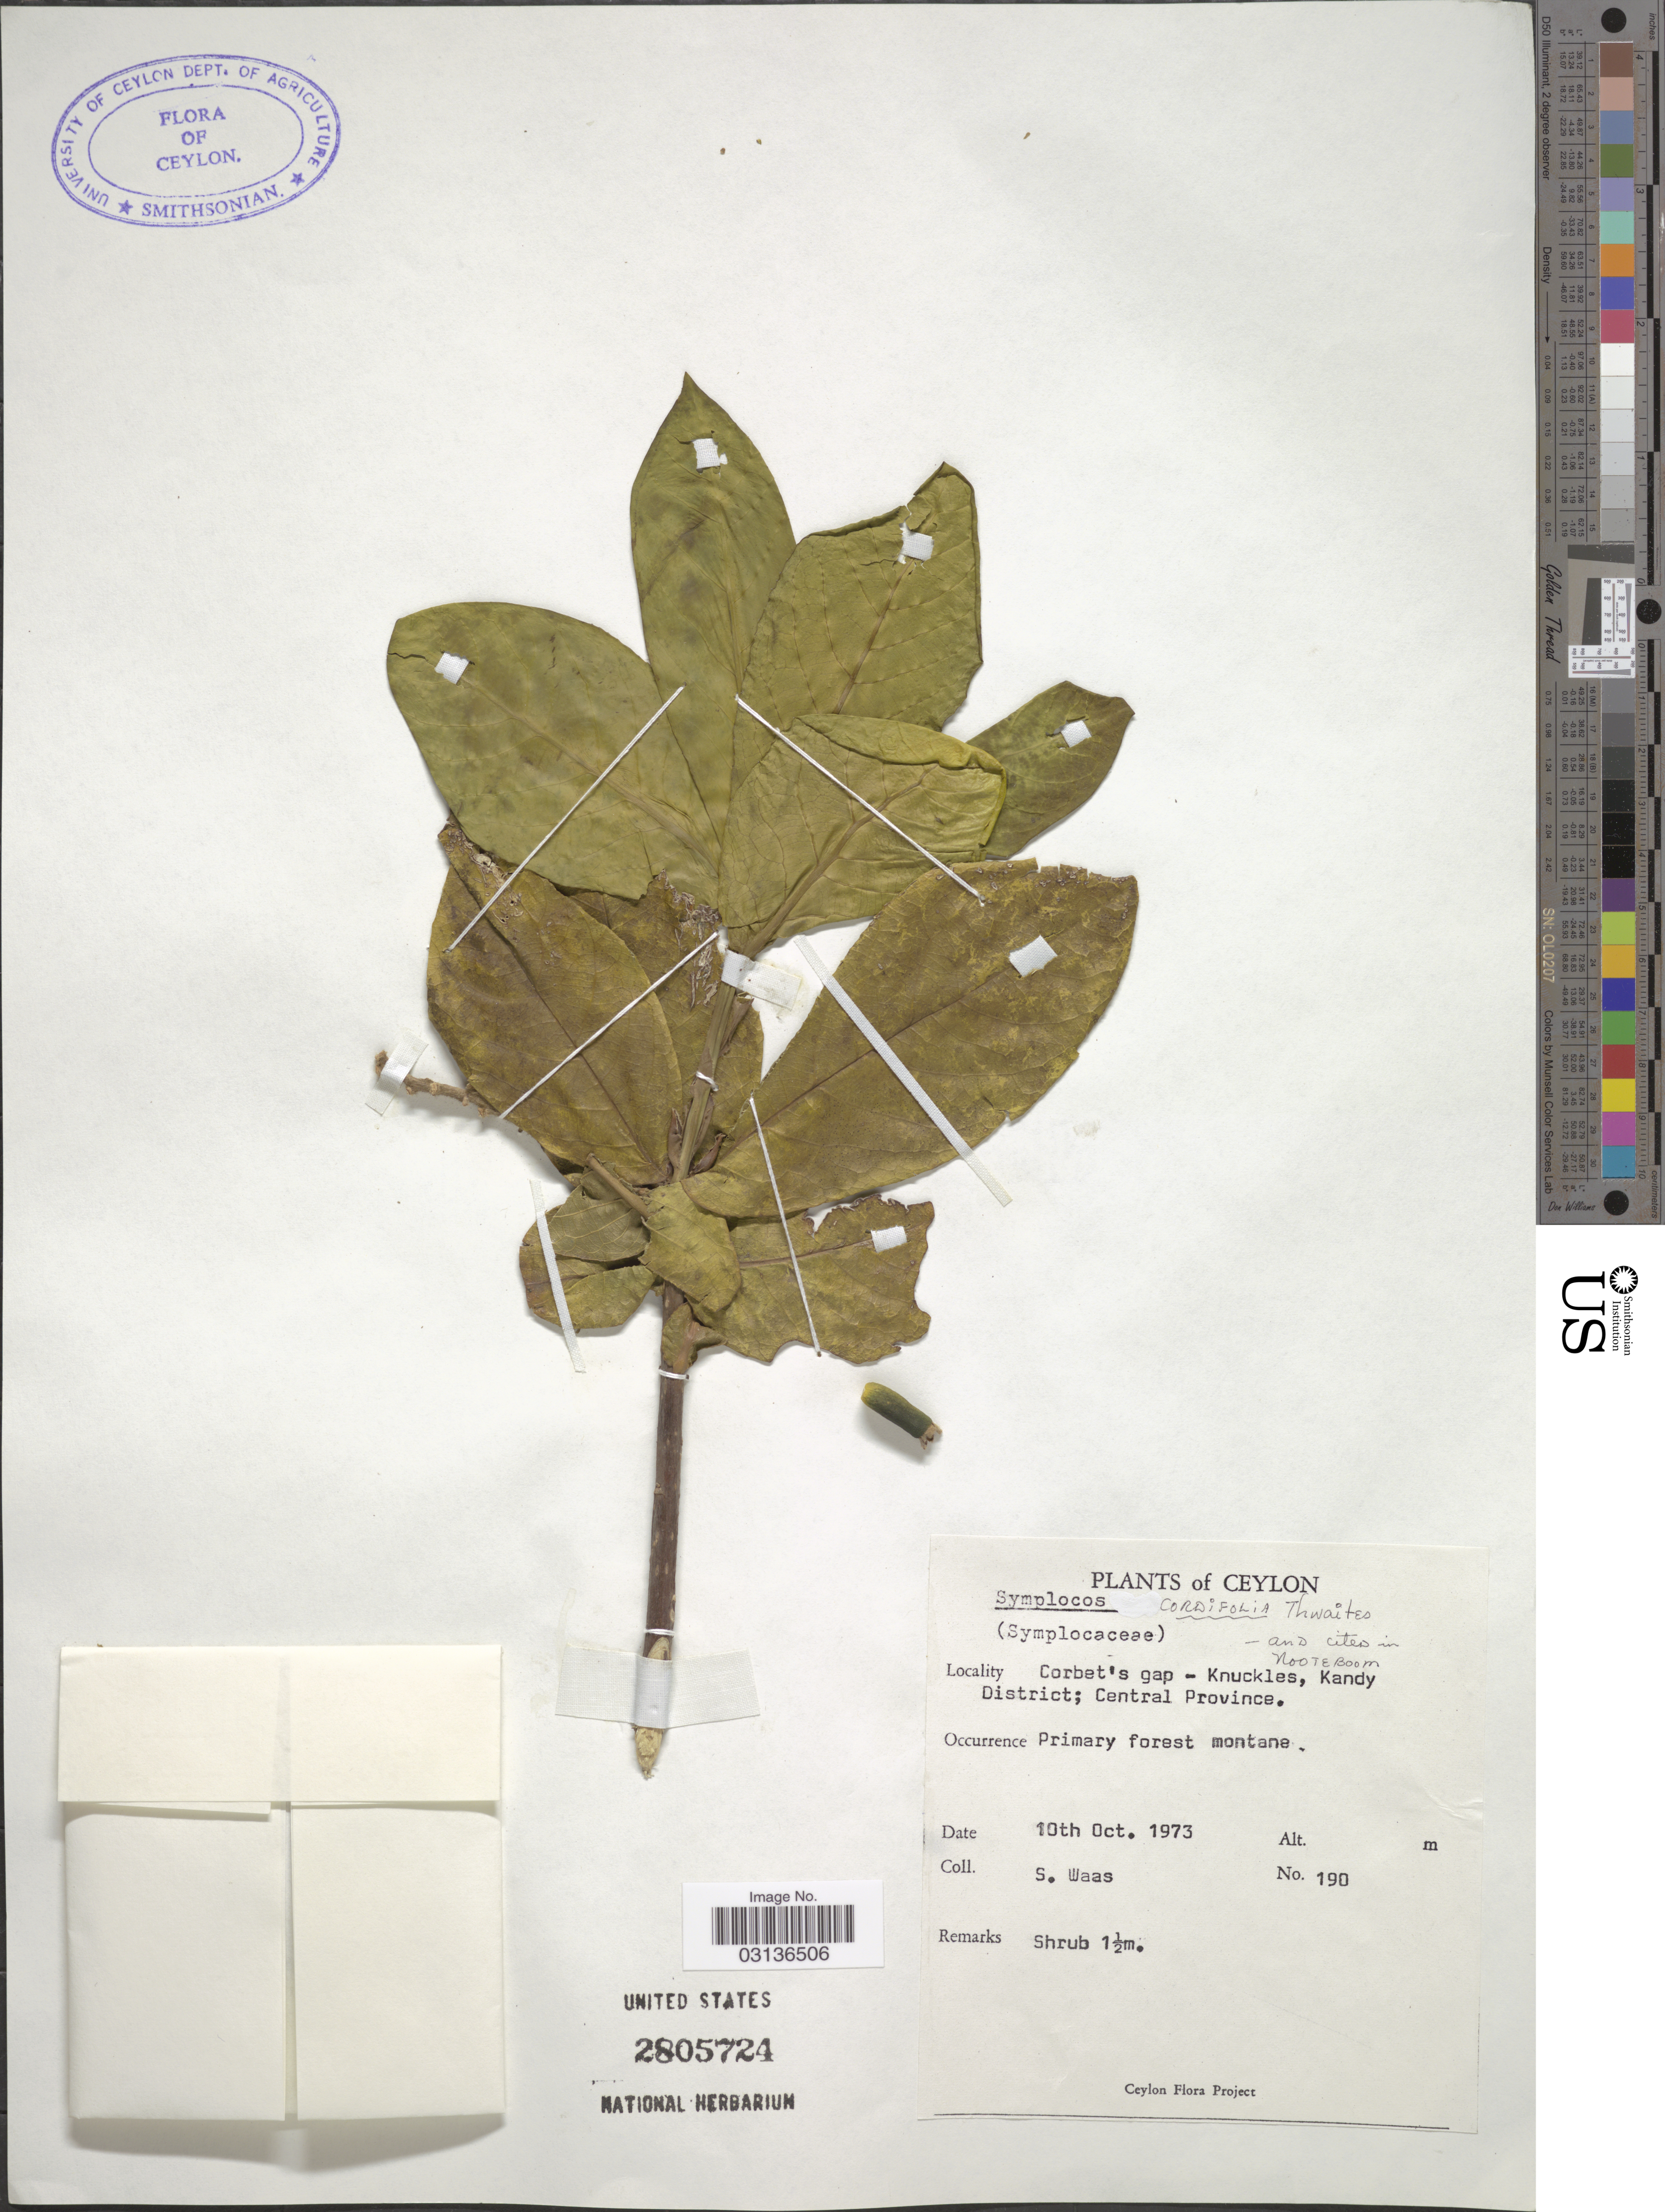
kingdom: Plantae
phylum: Tracheophyta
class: Magnoliopsida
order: Ericales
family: Symplocaceae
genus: Symplocos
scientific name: Symplocos cordifolia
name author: Thwaites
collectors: S. Waas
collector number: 190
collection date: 1973-10-10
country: Sri Lanka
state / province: Central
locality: Ceylon. Corbet's gap - Knuckles, Kandy District.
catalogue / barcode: US 2805724